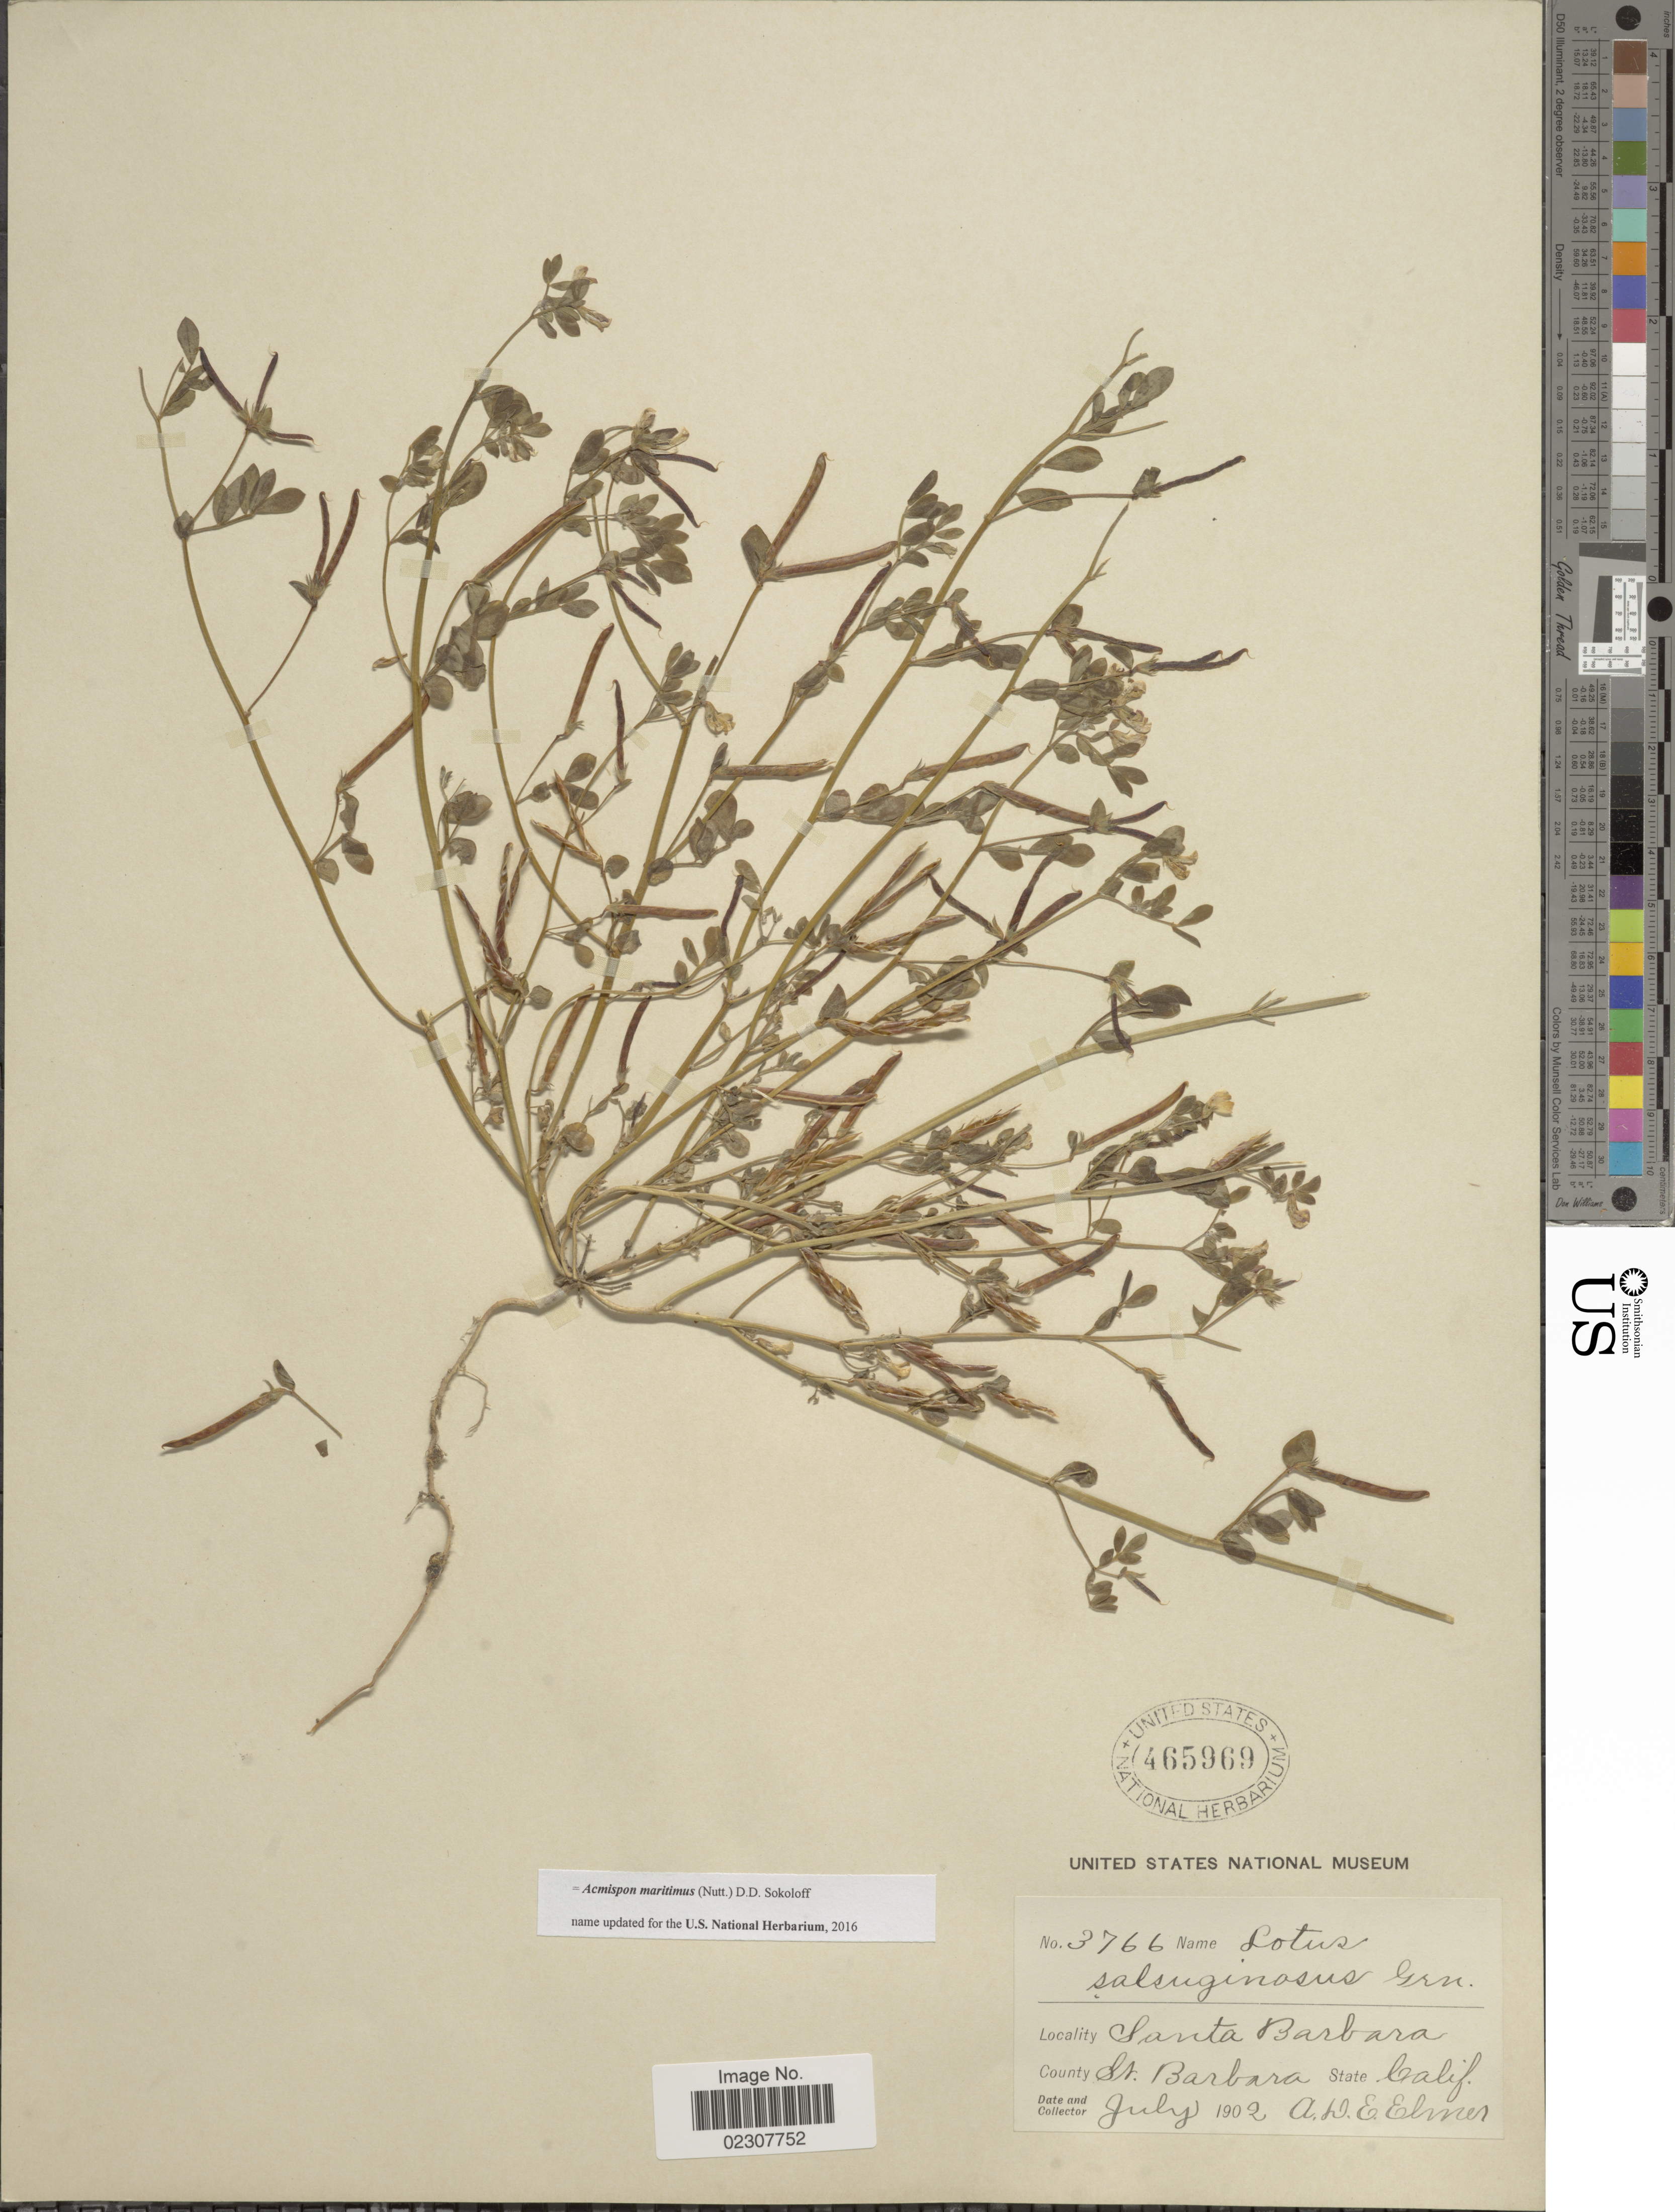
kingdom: Plantae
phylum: Tracheophyta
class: Magnoliopsida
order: Fabales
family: Fabaceae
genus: Acmispon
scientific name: Acmispon maritimus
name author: (Nutt.) D.D. Sokoloff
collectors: A. D. E. Elmer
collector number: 3766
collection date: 1902-07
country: United States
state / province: California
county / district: Santa Barbara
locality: Santa Barbara, St. Barbara County.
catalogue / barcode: US 465969